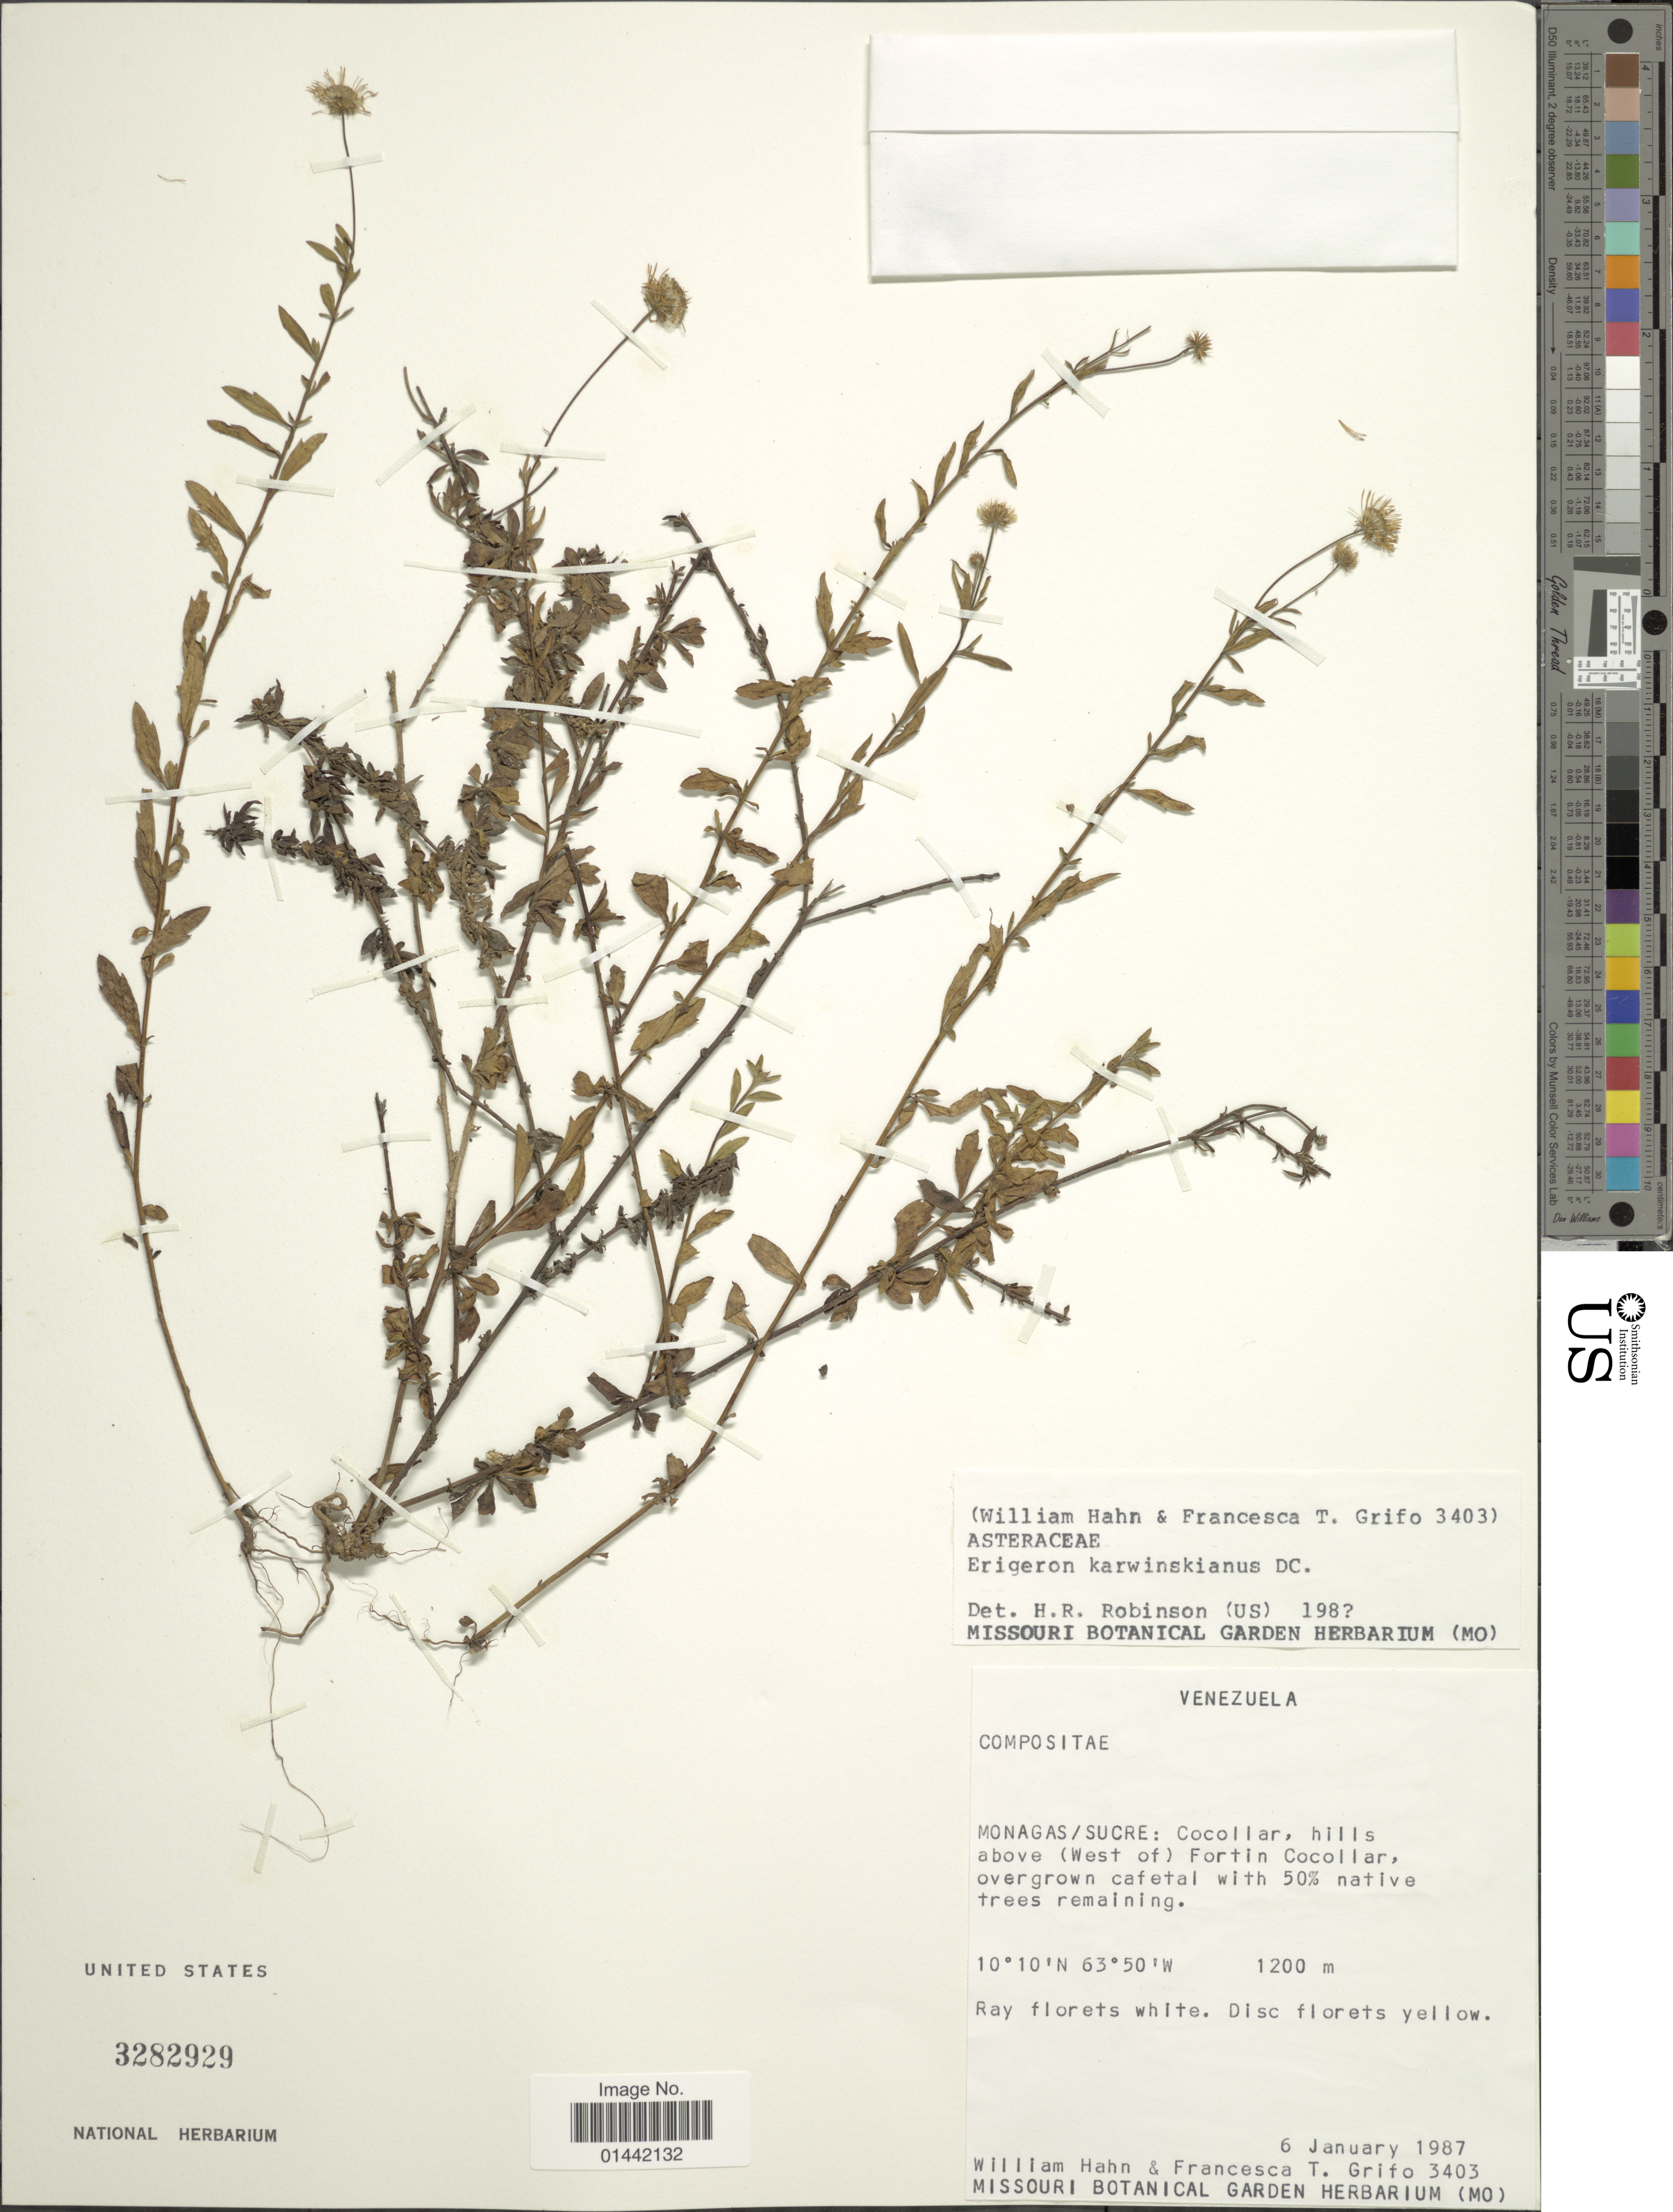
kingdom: Plantae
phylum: Tracheophyta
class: Magnoliopsida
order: Asterales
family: Asteraceae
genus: Erigeron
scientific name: Erigeron karvinskianus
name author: DC.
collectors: W. J. Hahn & F. Grifo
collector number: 3403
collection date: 1987-01-06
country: Colombia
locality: Monagas/Sucre: Cocollar, hills above (West of) Fortin Cocollar, overgrown cafetal with 50% native trees remaining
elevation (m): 1200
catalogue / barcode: US 3282929